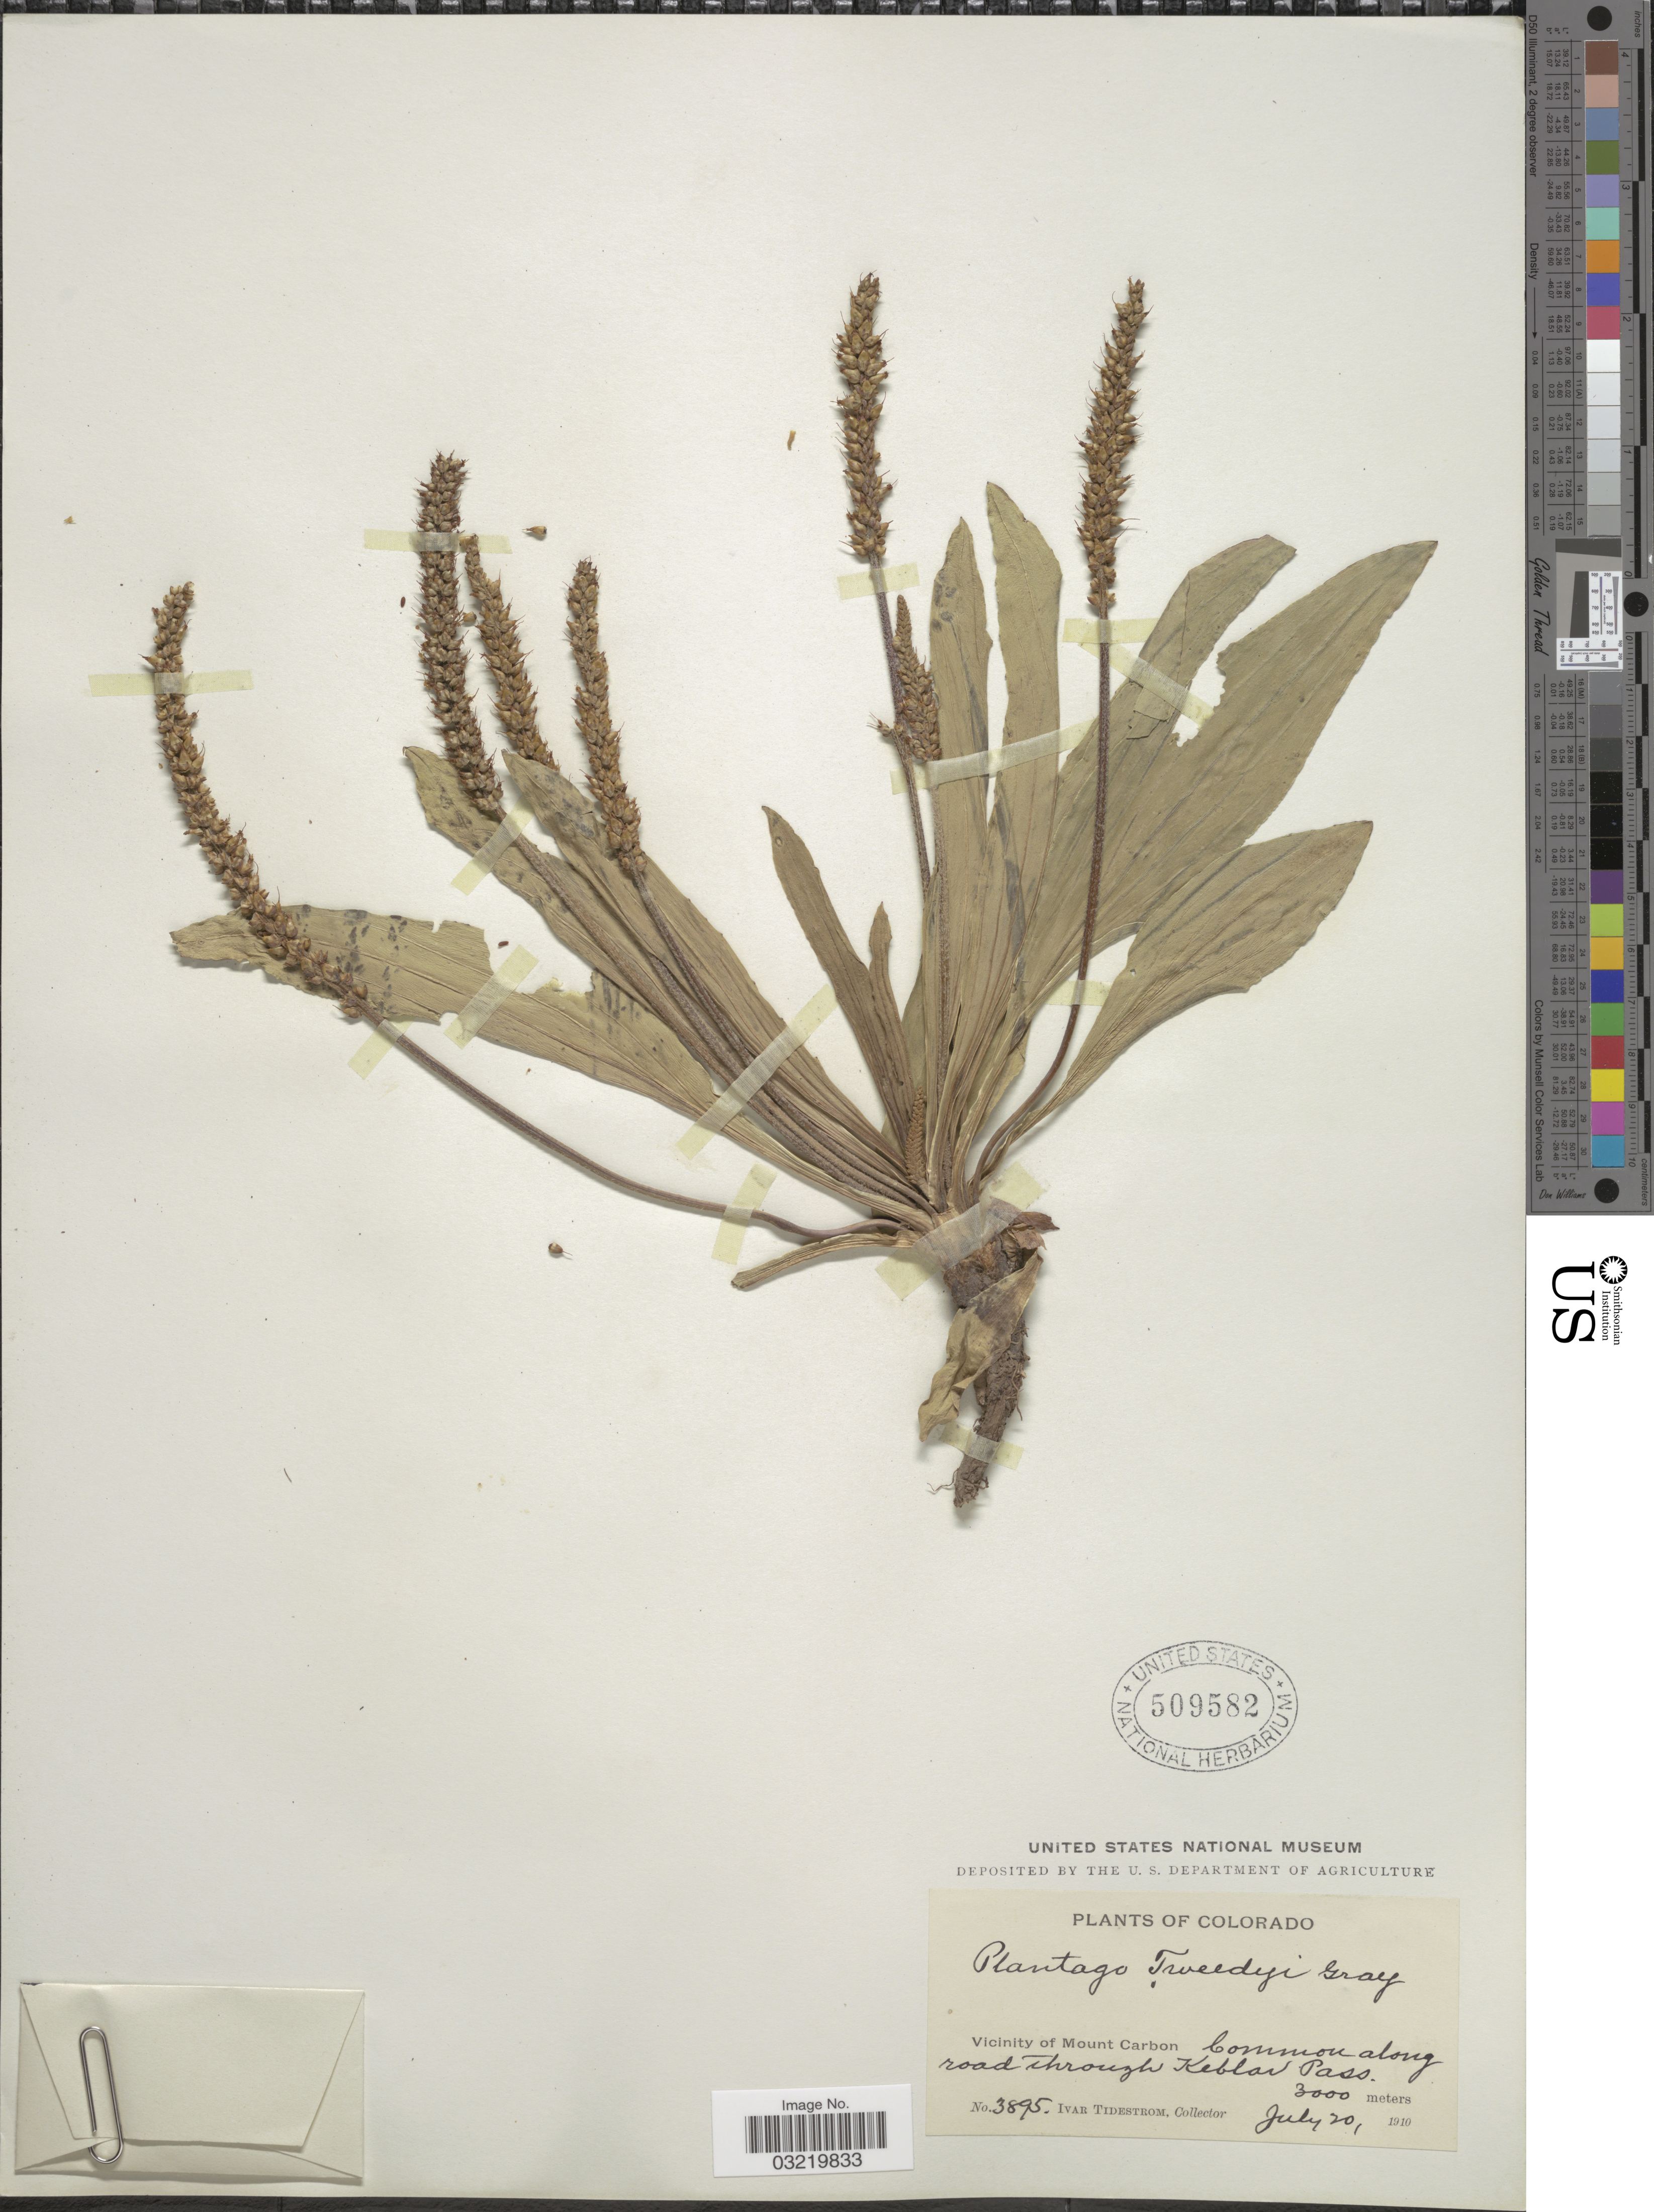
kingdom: Plantae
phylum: Tracheophyta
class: Magnoliopsida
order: Lamiales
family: Plantaginaceae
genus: Plantago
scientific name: Plantago tweedyi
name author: A. Gray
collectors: I. F. Tidestrom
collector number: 3895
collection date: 1910-07-20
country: United States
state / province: Colorado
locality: Vicinity of Mount Carbon, Common along road through Keblar Pass.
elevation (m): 3000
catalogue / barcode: US 509582